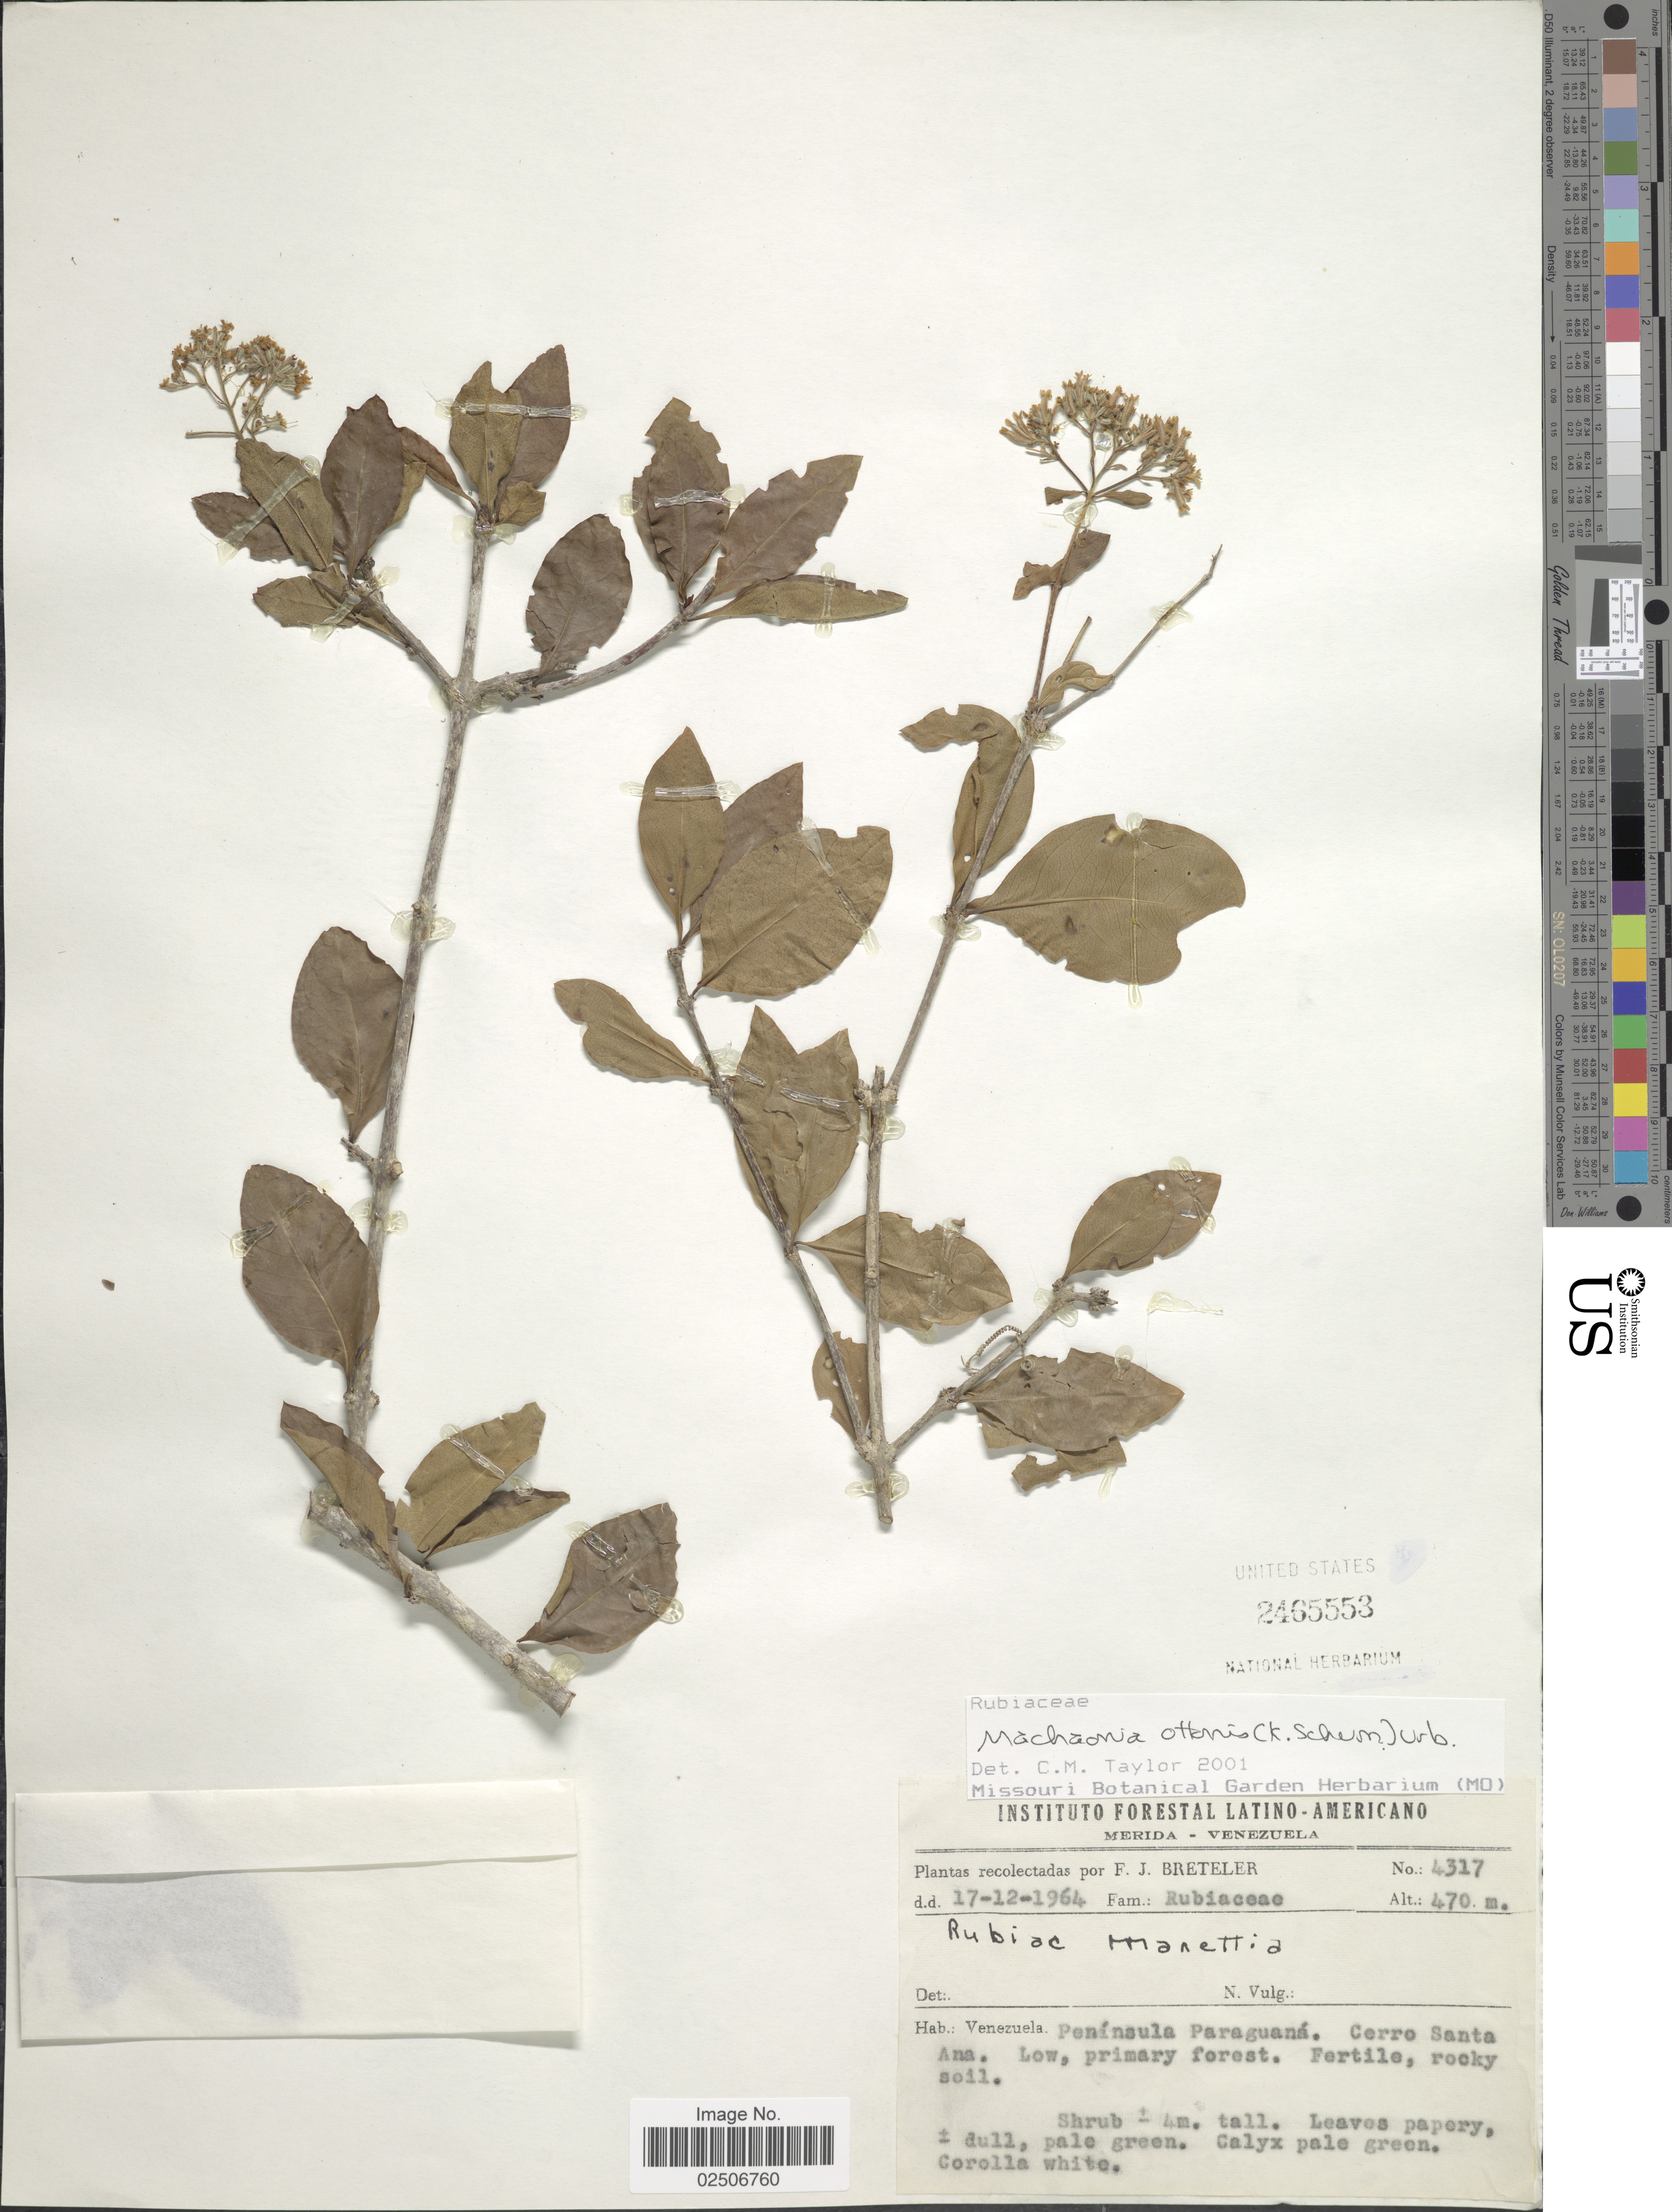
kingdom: Plantae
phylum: Tracheophyta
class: Magnoliopsida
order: Gentianales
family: Rubiaceae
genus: Machaonia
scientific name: Machaonia ottonis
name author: (K. Schum.) Urb.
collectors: F. J. Breteler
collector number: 4317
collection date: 1964-12-17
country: Venezuela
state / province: Mérida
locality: Peninsula Paraguana, Cerro Santa Ana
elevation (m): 470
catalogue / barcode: US 2465553